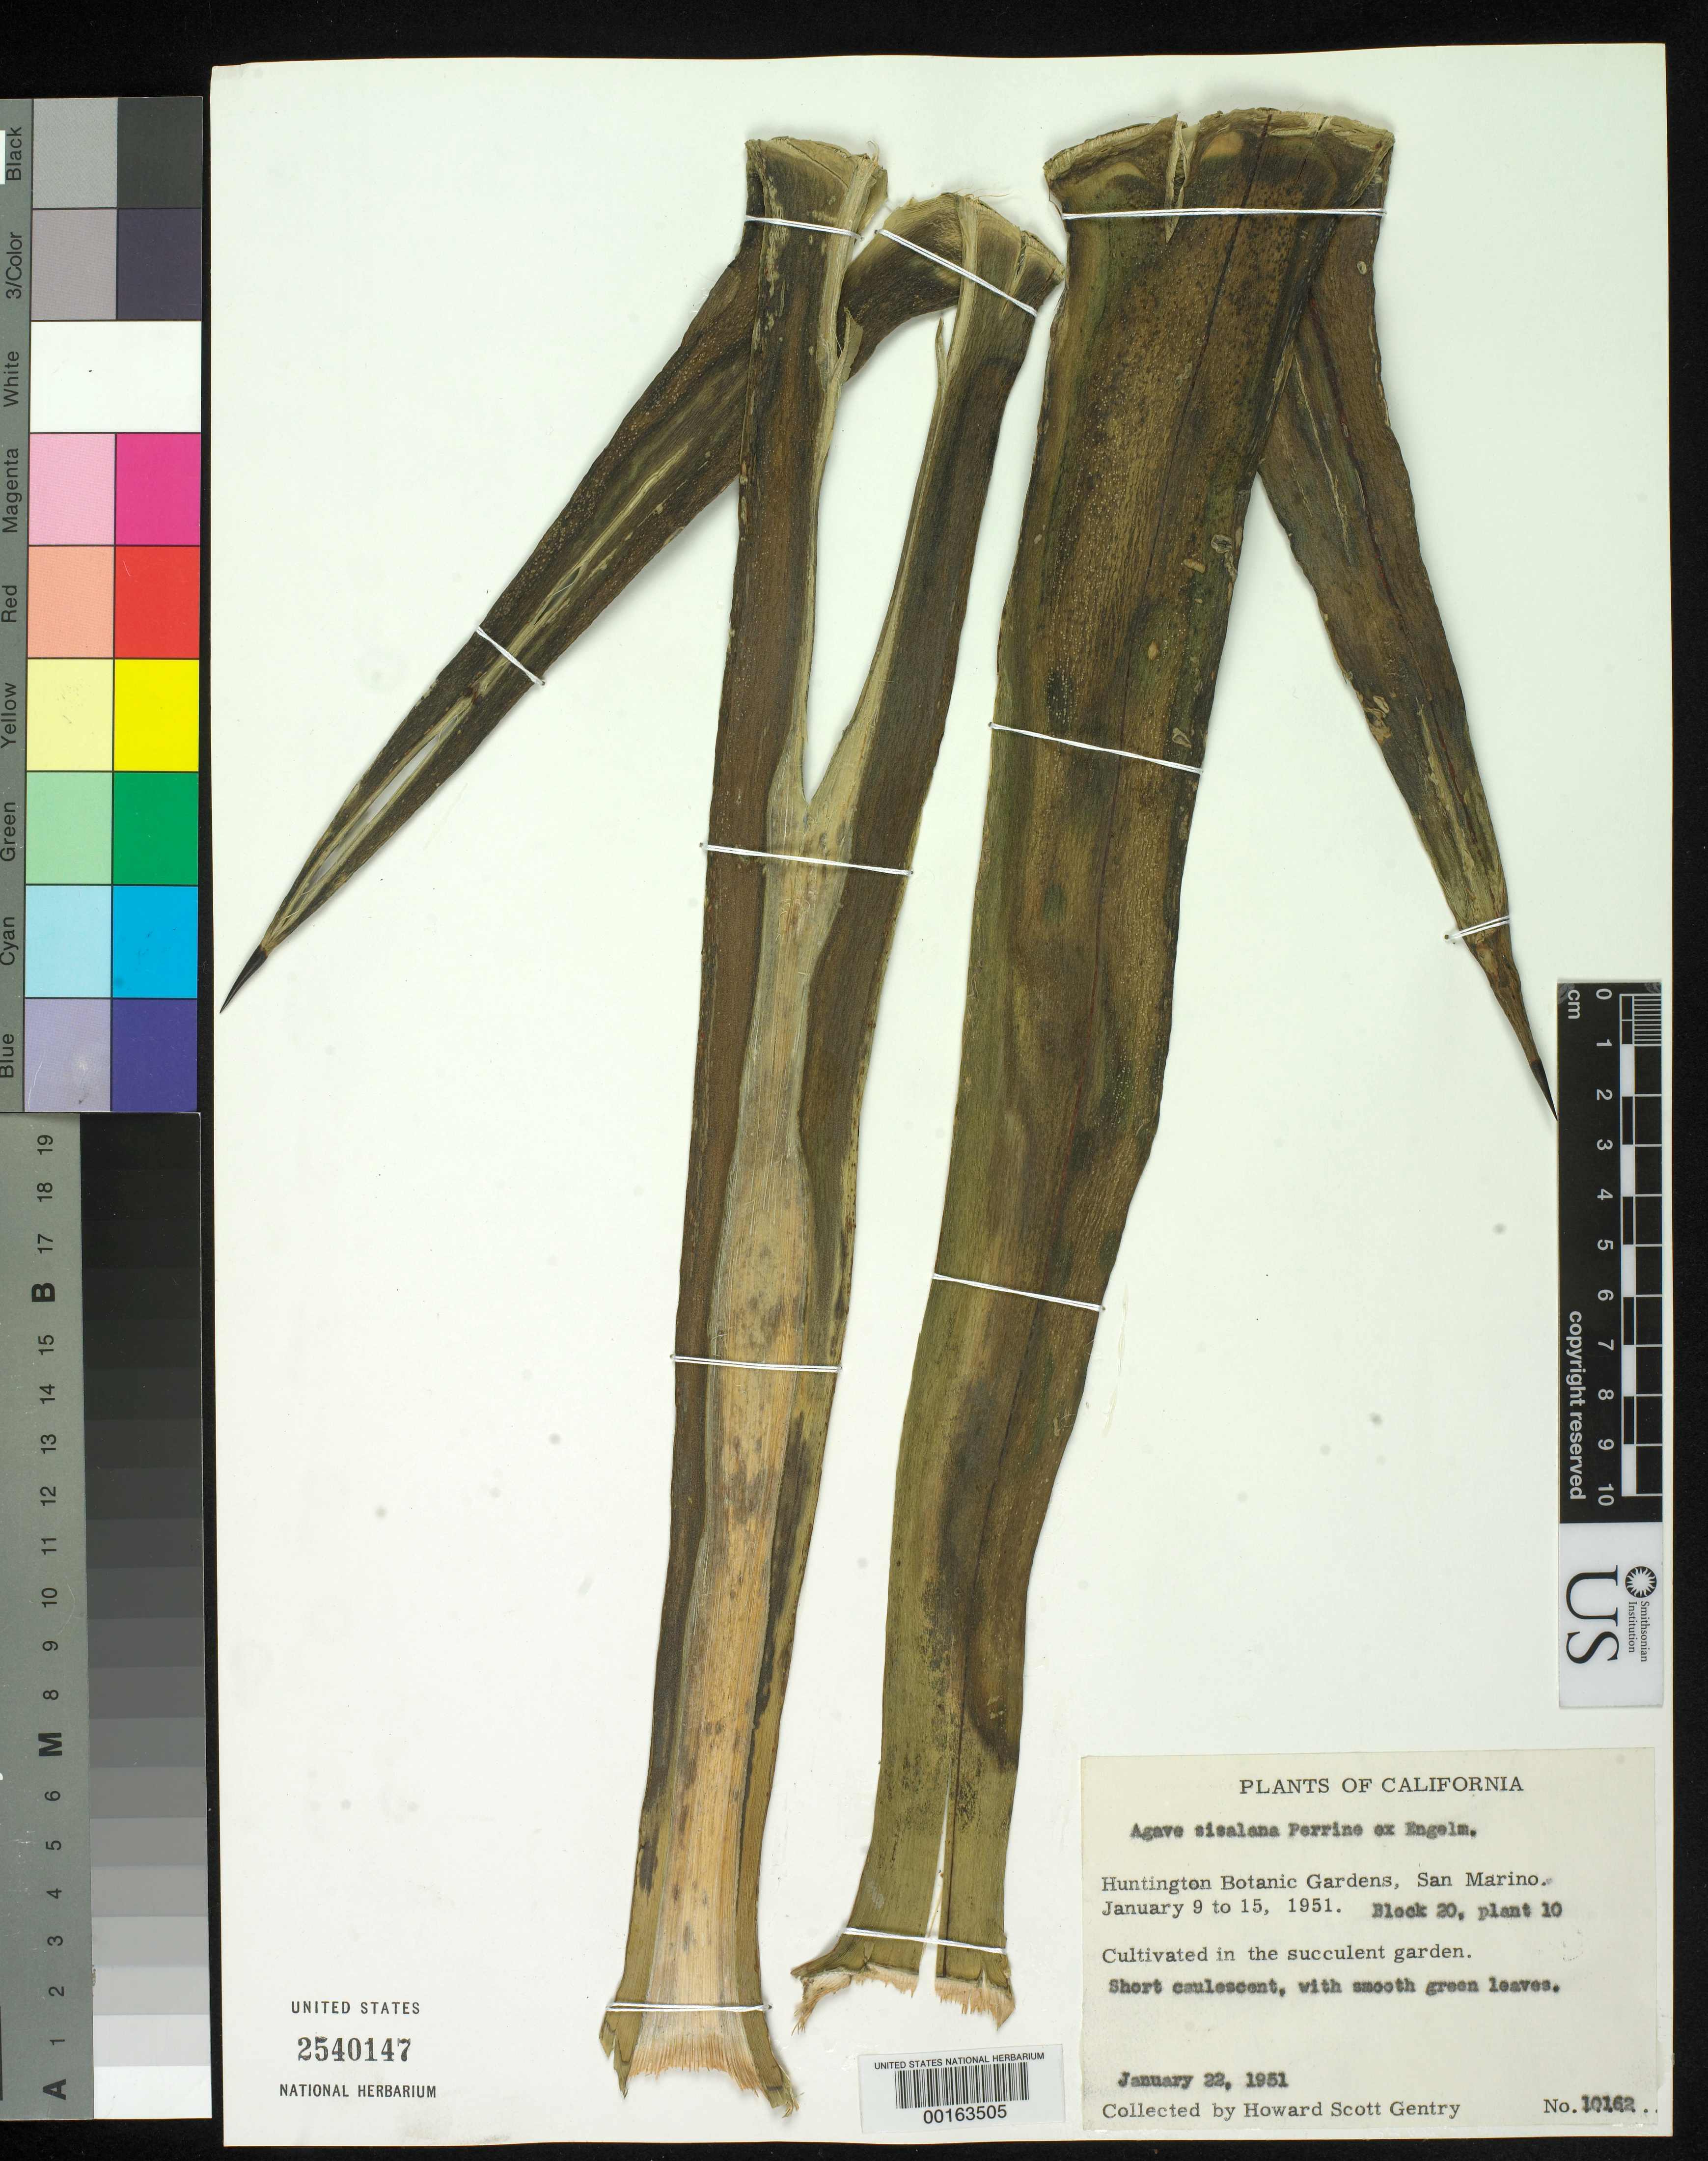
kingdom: Plantae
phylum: Tracheophyta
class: Liliopsida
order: Asparagales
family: Asparagaceae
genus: Agave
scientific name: Agave sisalana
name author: Perrine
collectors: H. S. Gentry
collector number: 10168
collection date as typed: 22 Jan 1951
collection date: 1951-01-22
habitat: In succulent garden, block 20, plant 10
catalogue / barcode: US 2540147